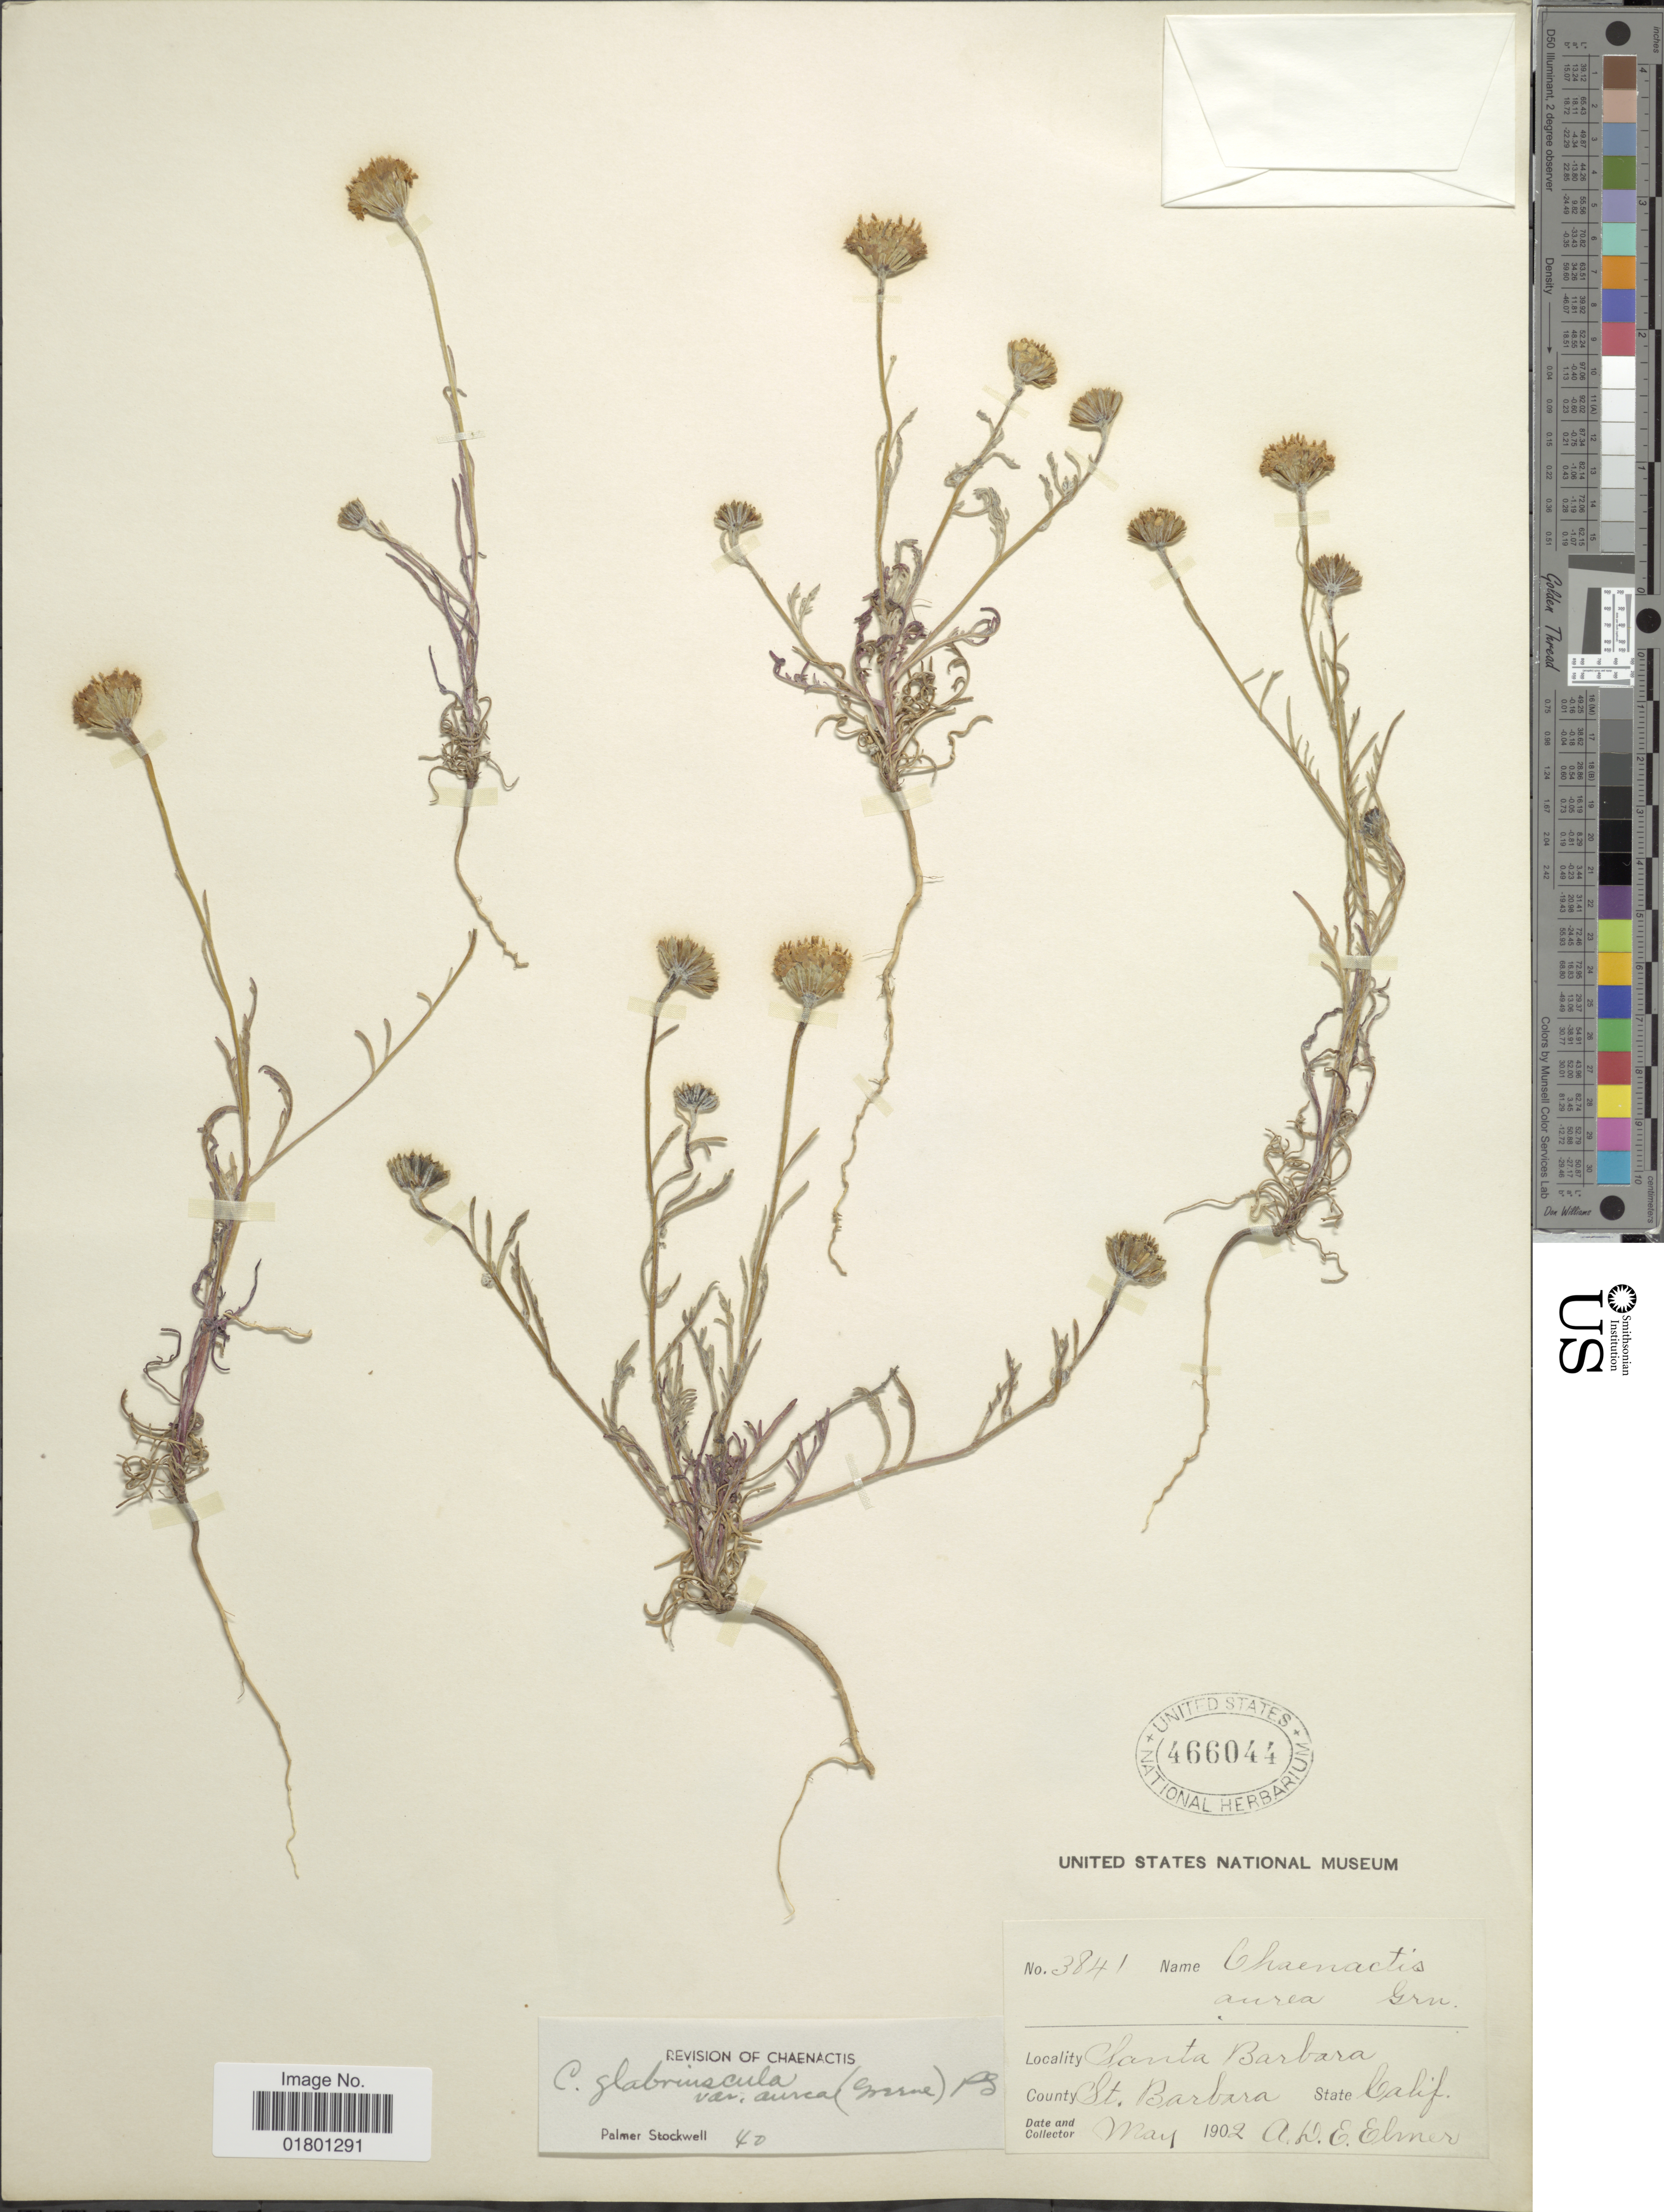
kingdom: Plantae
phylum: Tracheophyta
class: Magnoliopsida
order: Asterales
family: Asteraceae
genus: Chaenactis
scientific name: Chaenactis glabriuscula var. aurea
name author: (Greene ex Rydb.) Stockw.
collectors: A. D. E. Elmer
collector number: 3841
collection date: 1902-05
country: United States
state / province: California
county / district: Santa Barbara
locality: Santa Barbara, County St. Barbara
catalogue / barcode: US 466044